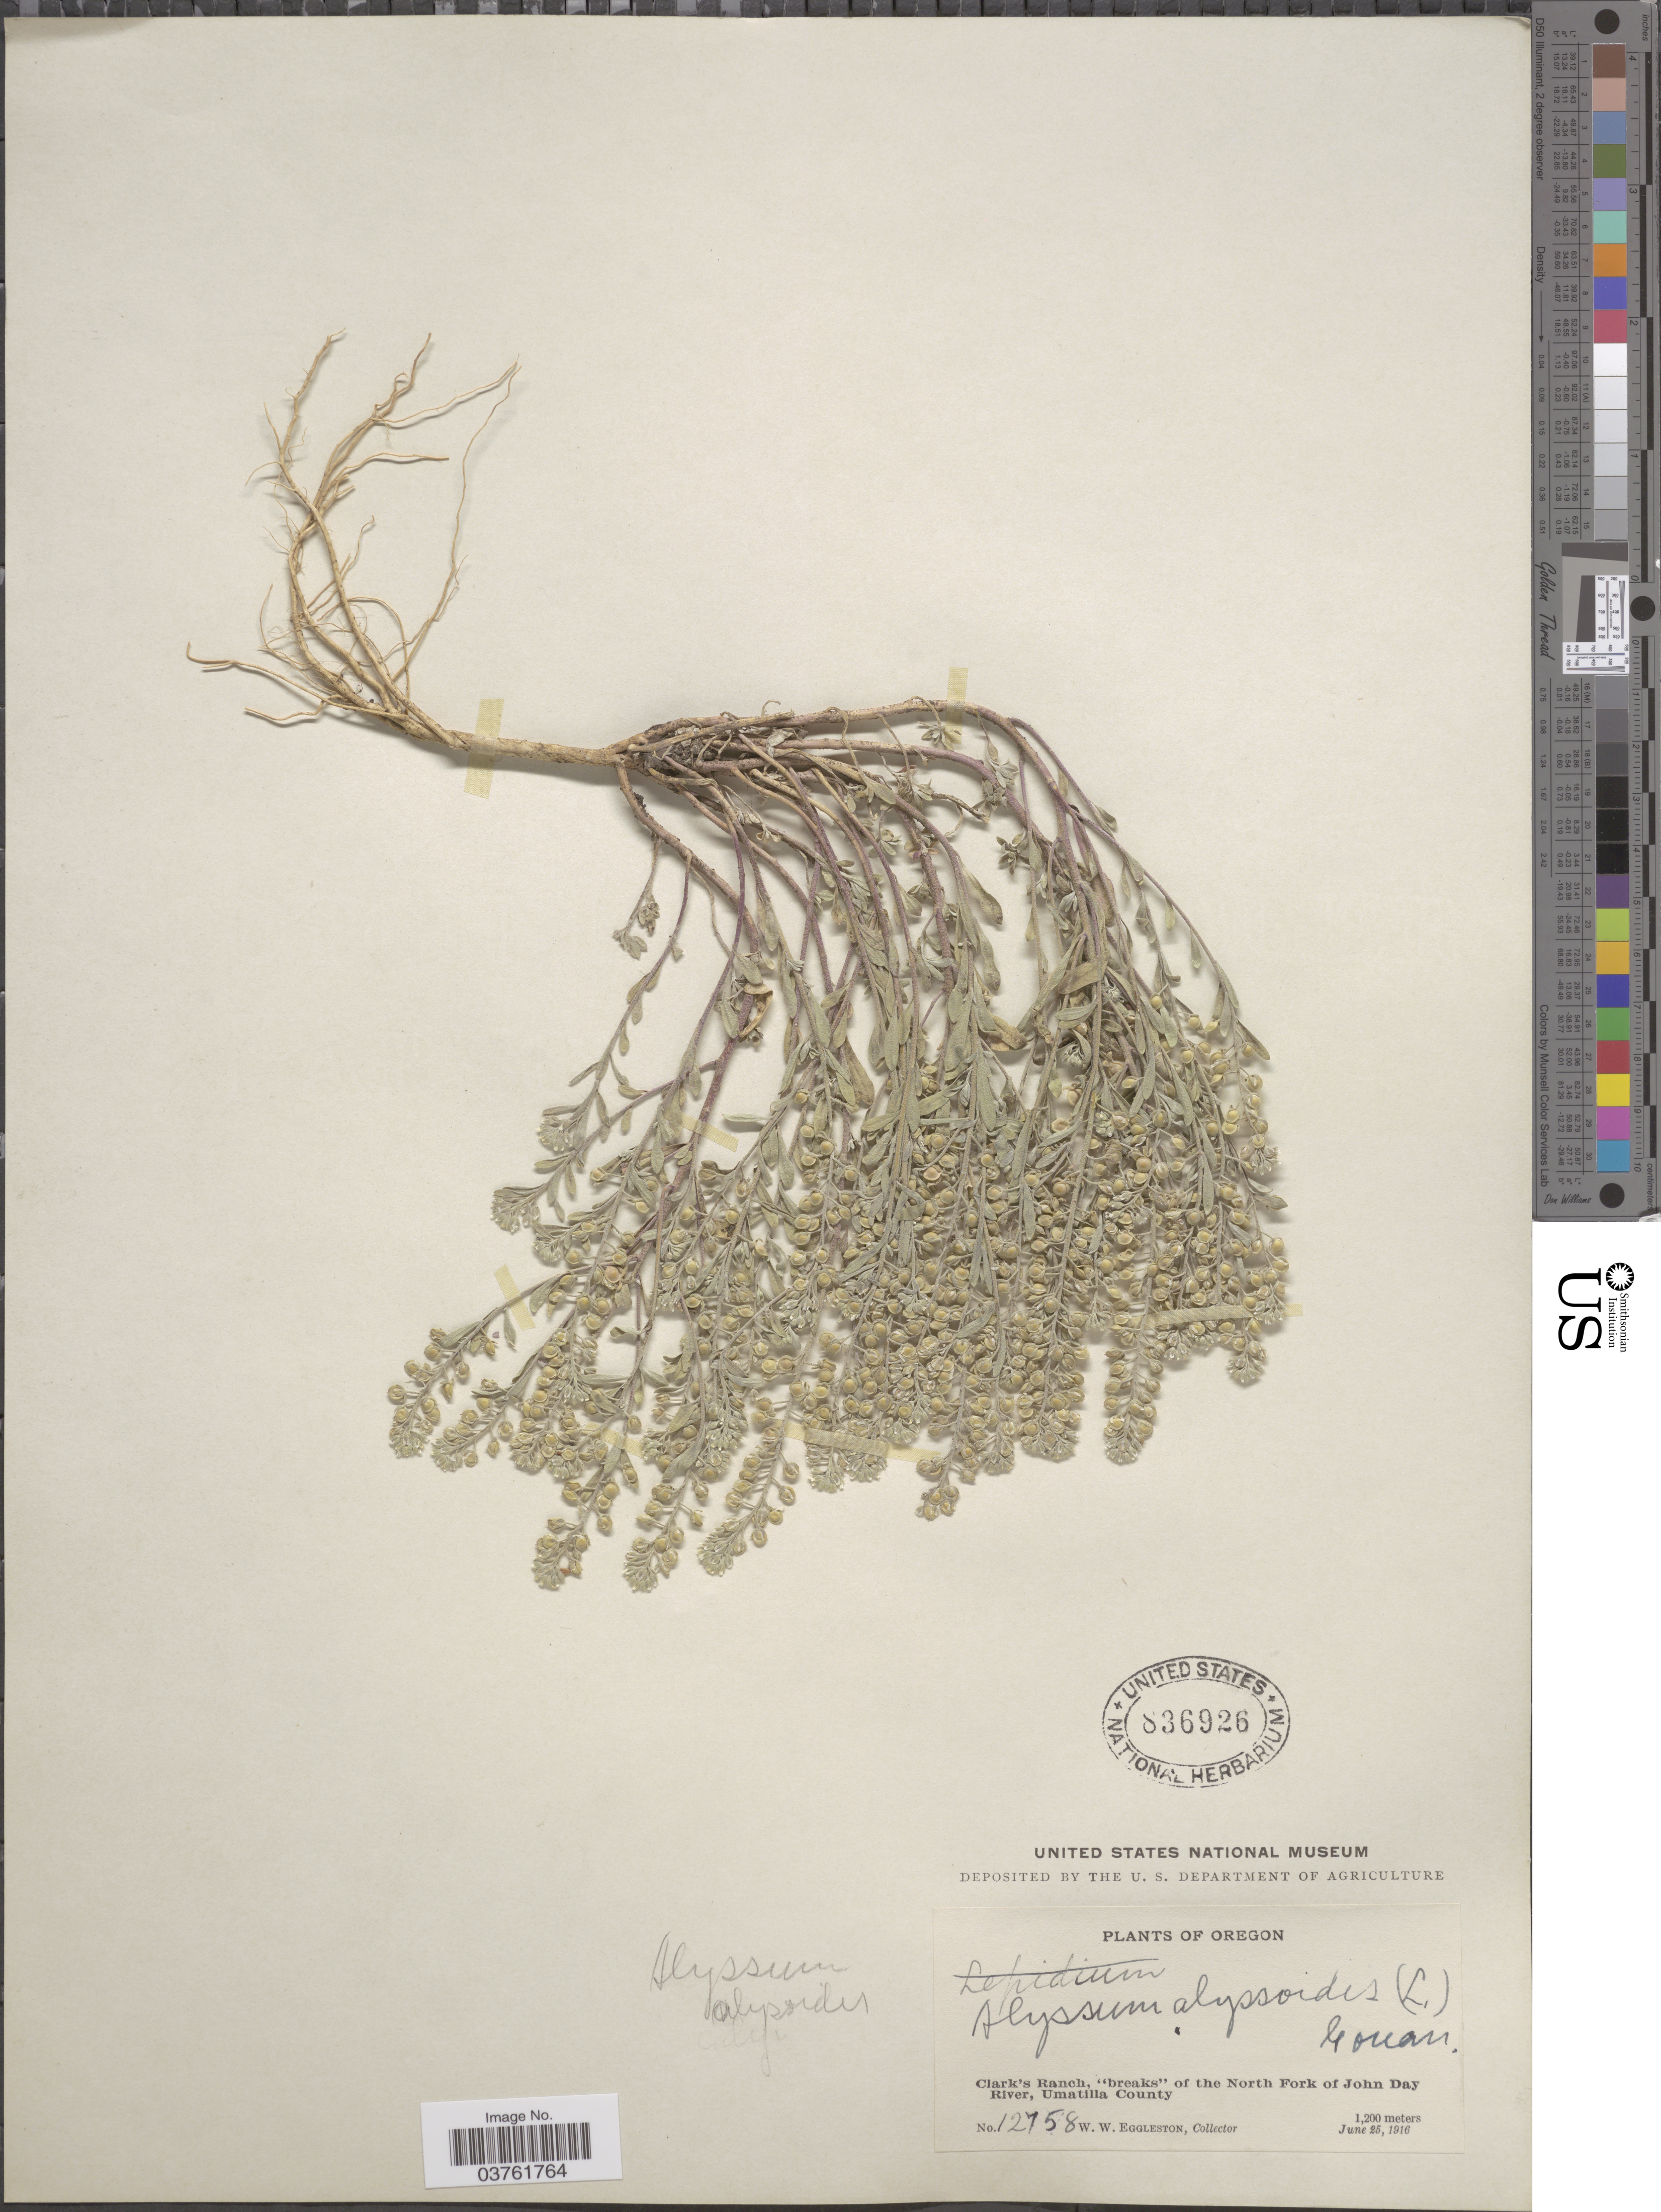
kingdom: Plantae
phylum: Tracheophyta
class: Magnoliopsida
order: Brassicales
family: Brassicaceae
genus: Alyssum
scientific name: Alyssum alyssoides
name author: (L.) L.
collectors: W. W. Eggleston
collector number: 12758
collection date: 1916-06-25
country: United States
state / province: Oregon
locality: Clark's Ranch, "breaks" of the North Fork of John Day River, Umatilla County.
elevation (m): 1200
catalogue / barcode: US 836926